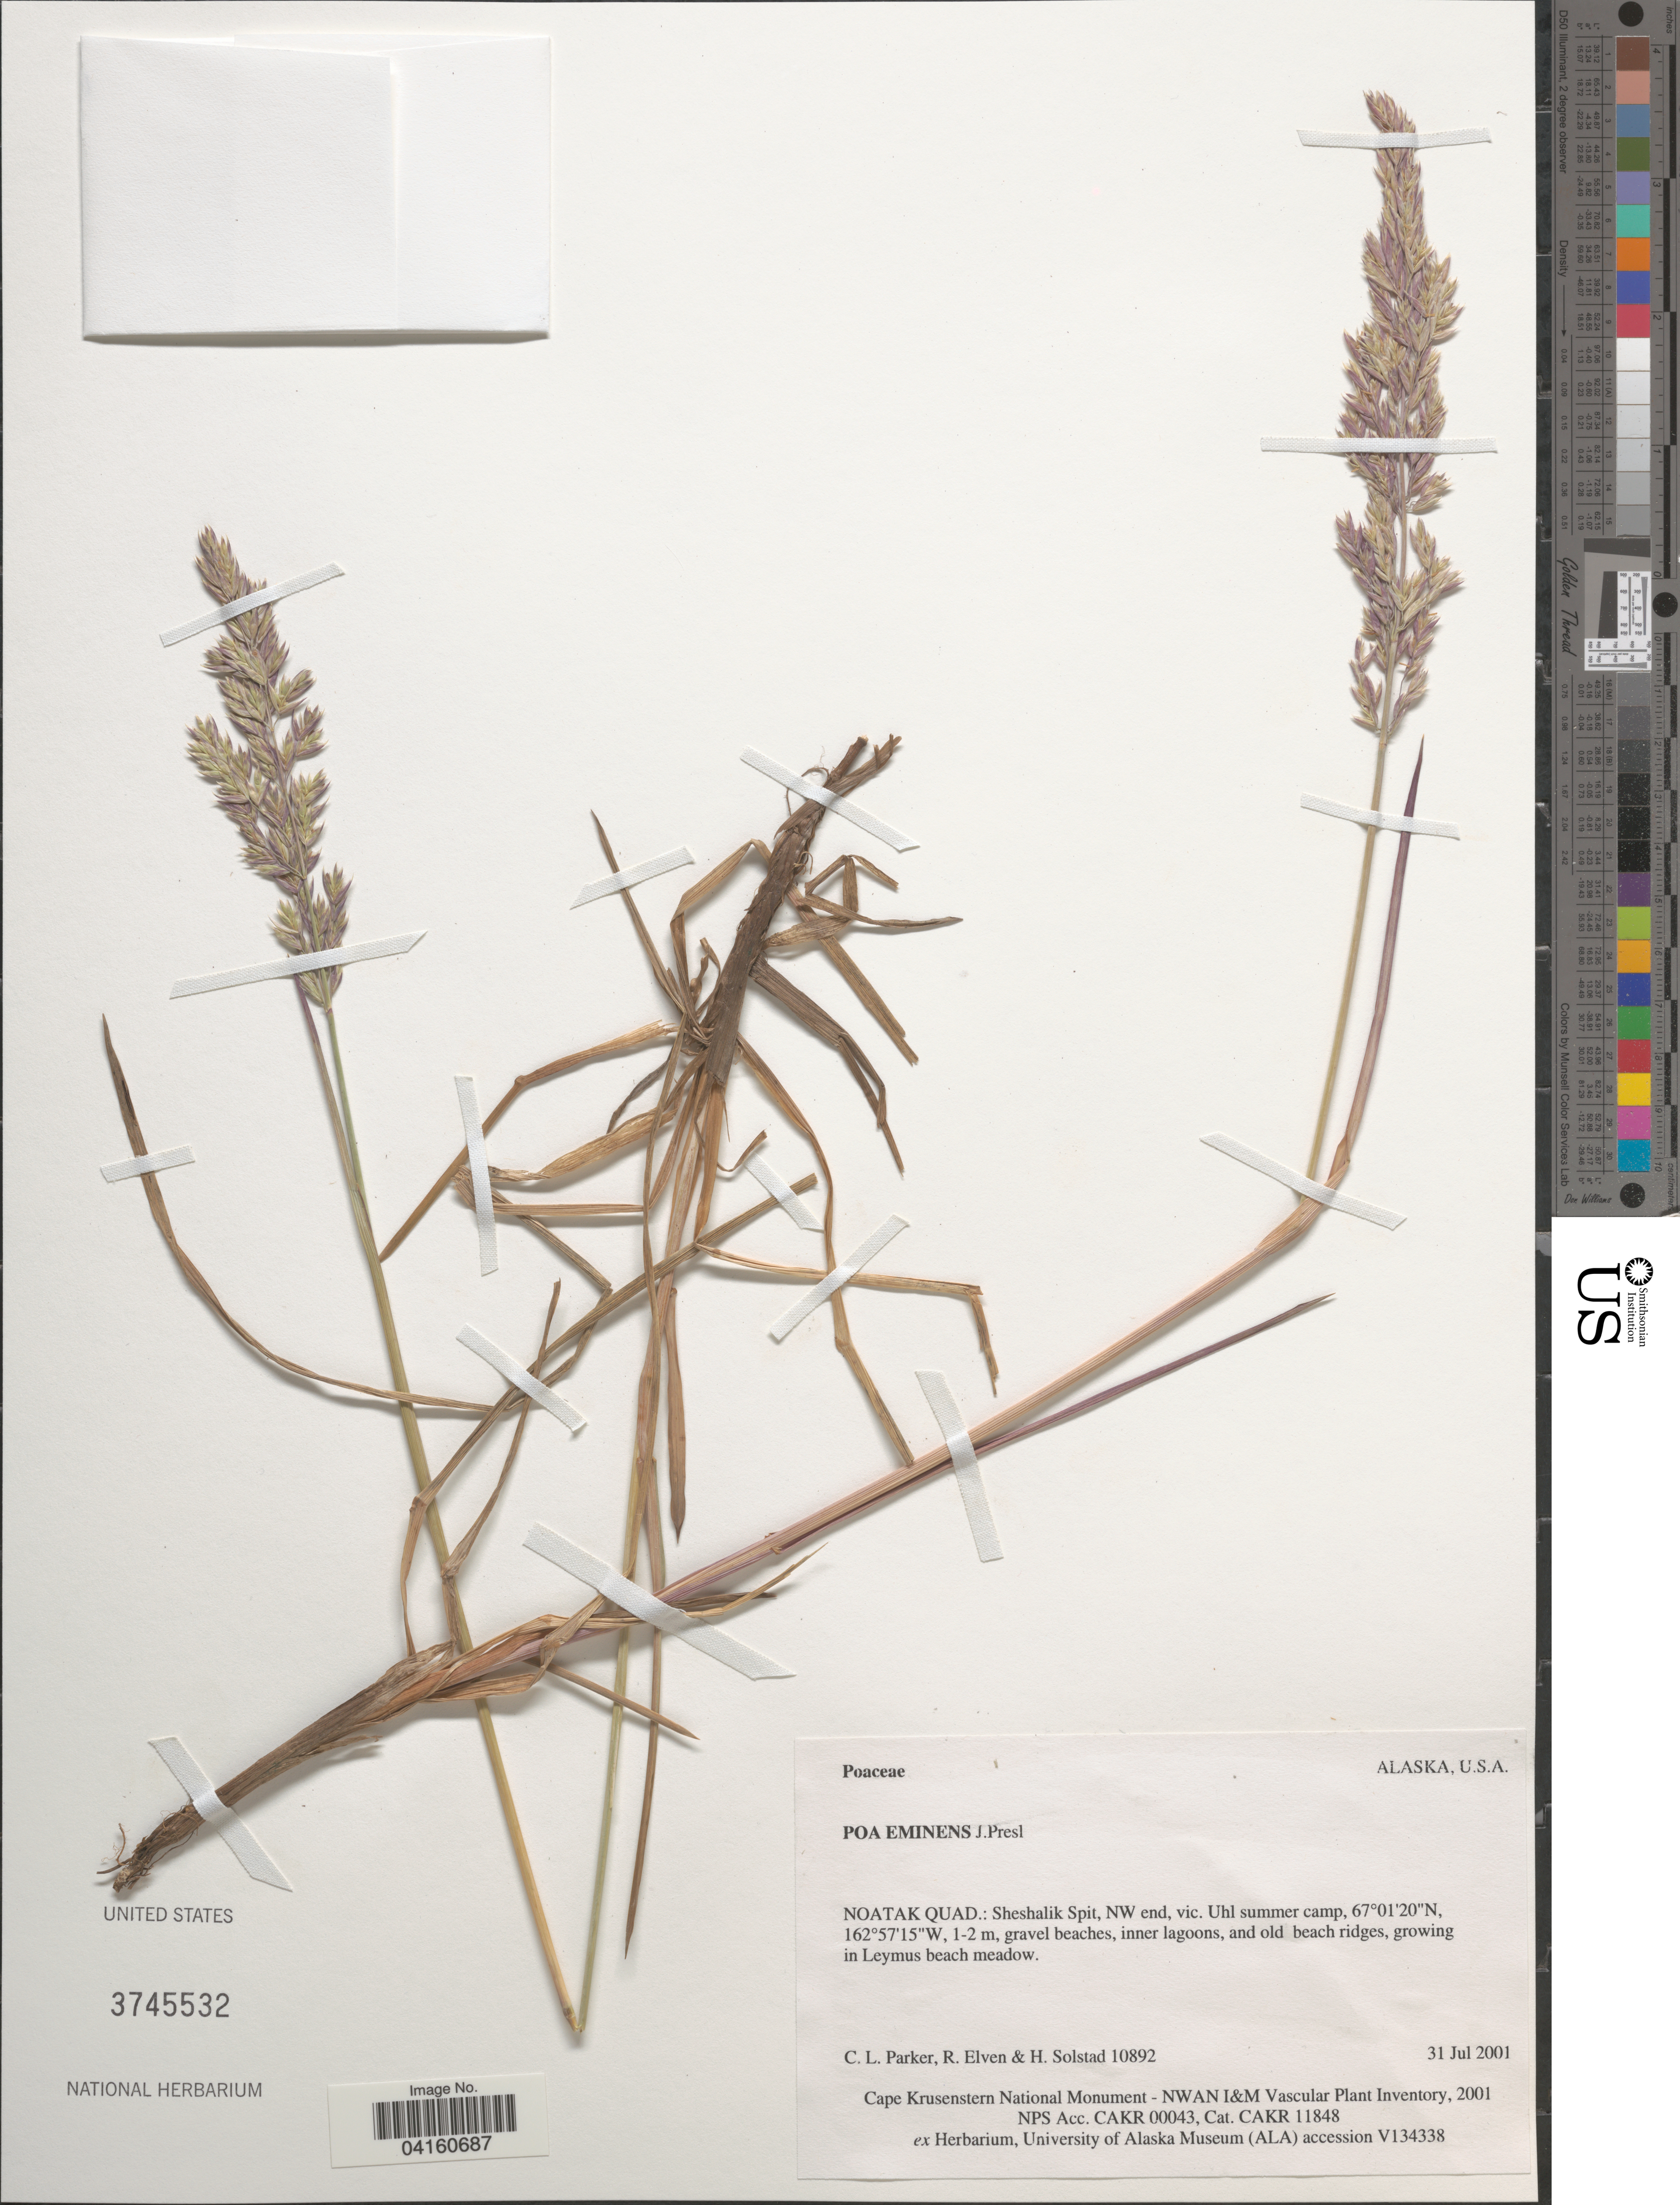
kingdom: Plantae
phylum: Tracheophyta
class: Liliopsida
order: Poales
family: Poaceae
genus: Poa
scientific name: Poa eminens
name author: J. Presl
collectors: C. L. Parker, R. Elven & H. Solstad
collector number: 10892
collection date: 2001-07-31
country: United States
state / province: Alaska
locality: Noatak Quad.: Sheshalik Spit, NW end, vic. Uhl summer camp, gravel beaches, inner lagoons, and old beach ridges.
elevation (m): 1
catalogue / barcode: US 3745532